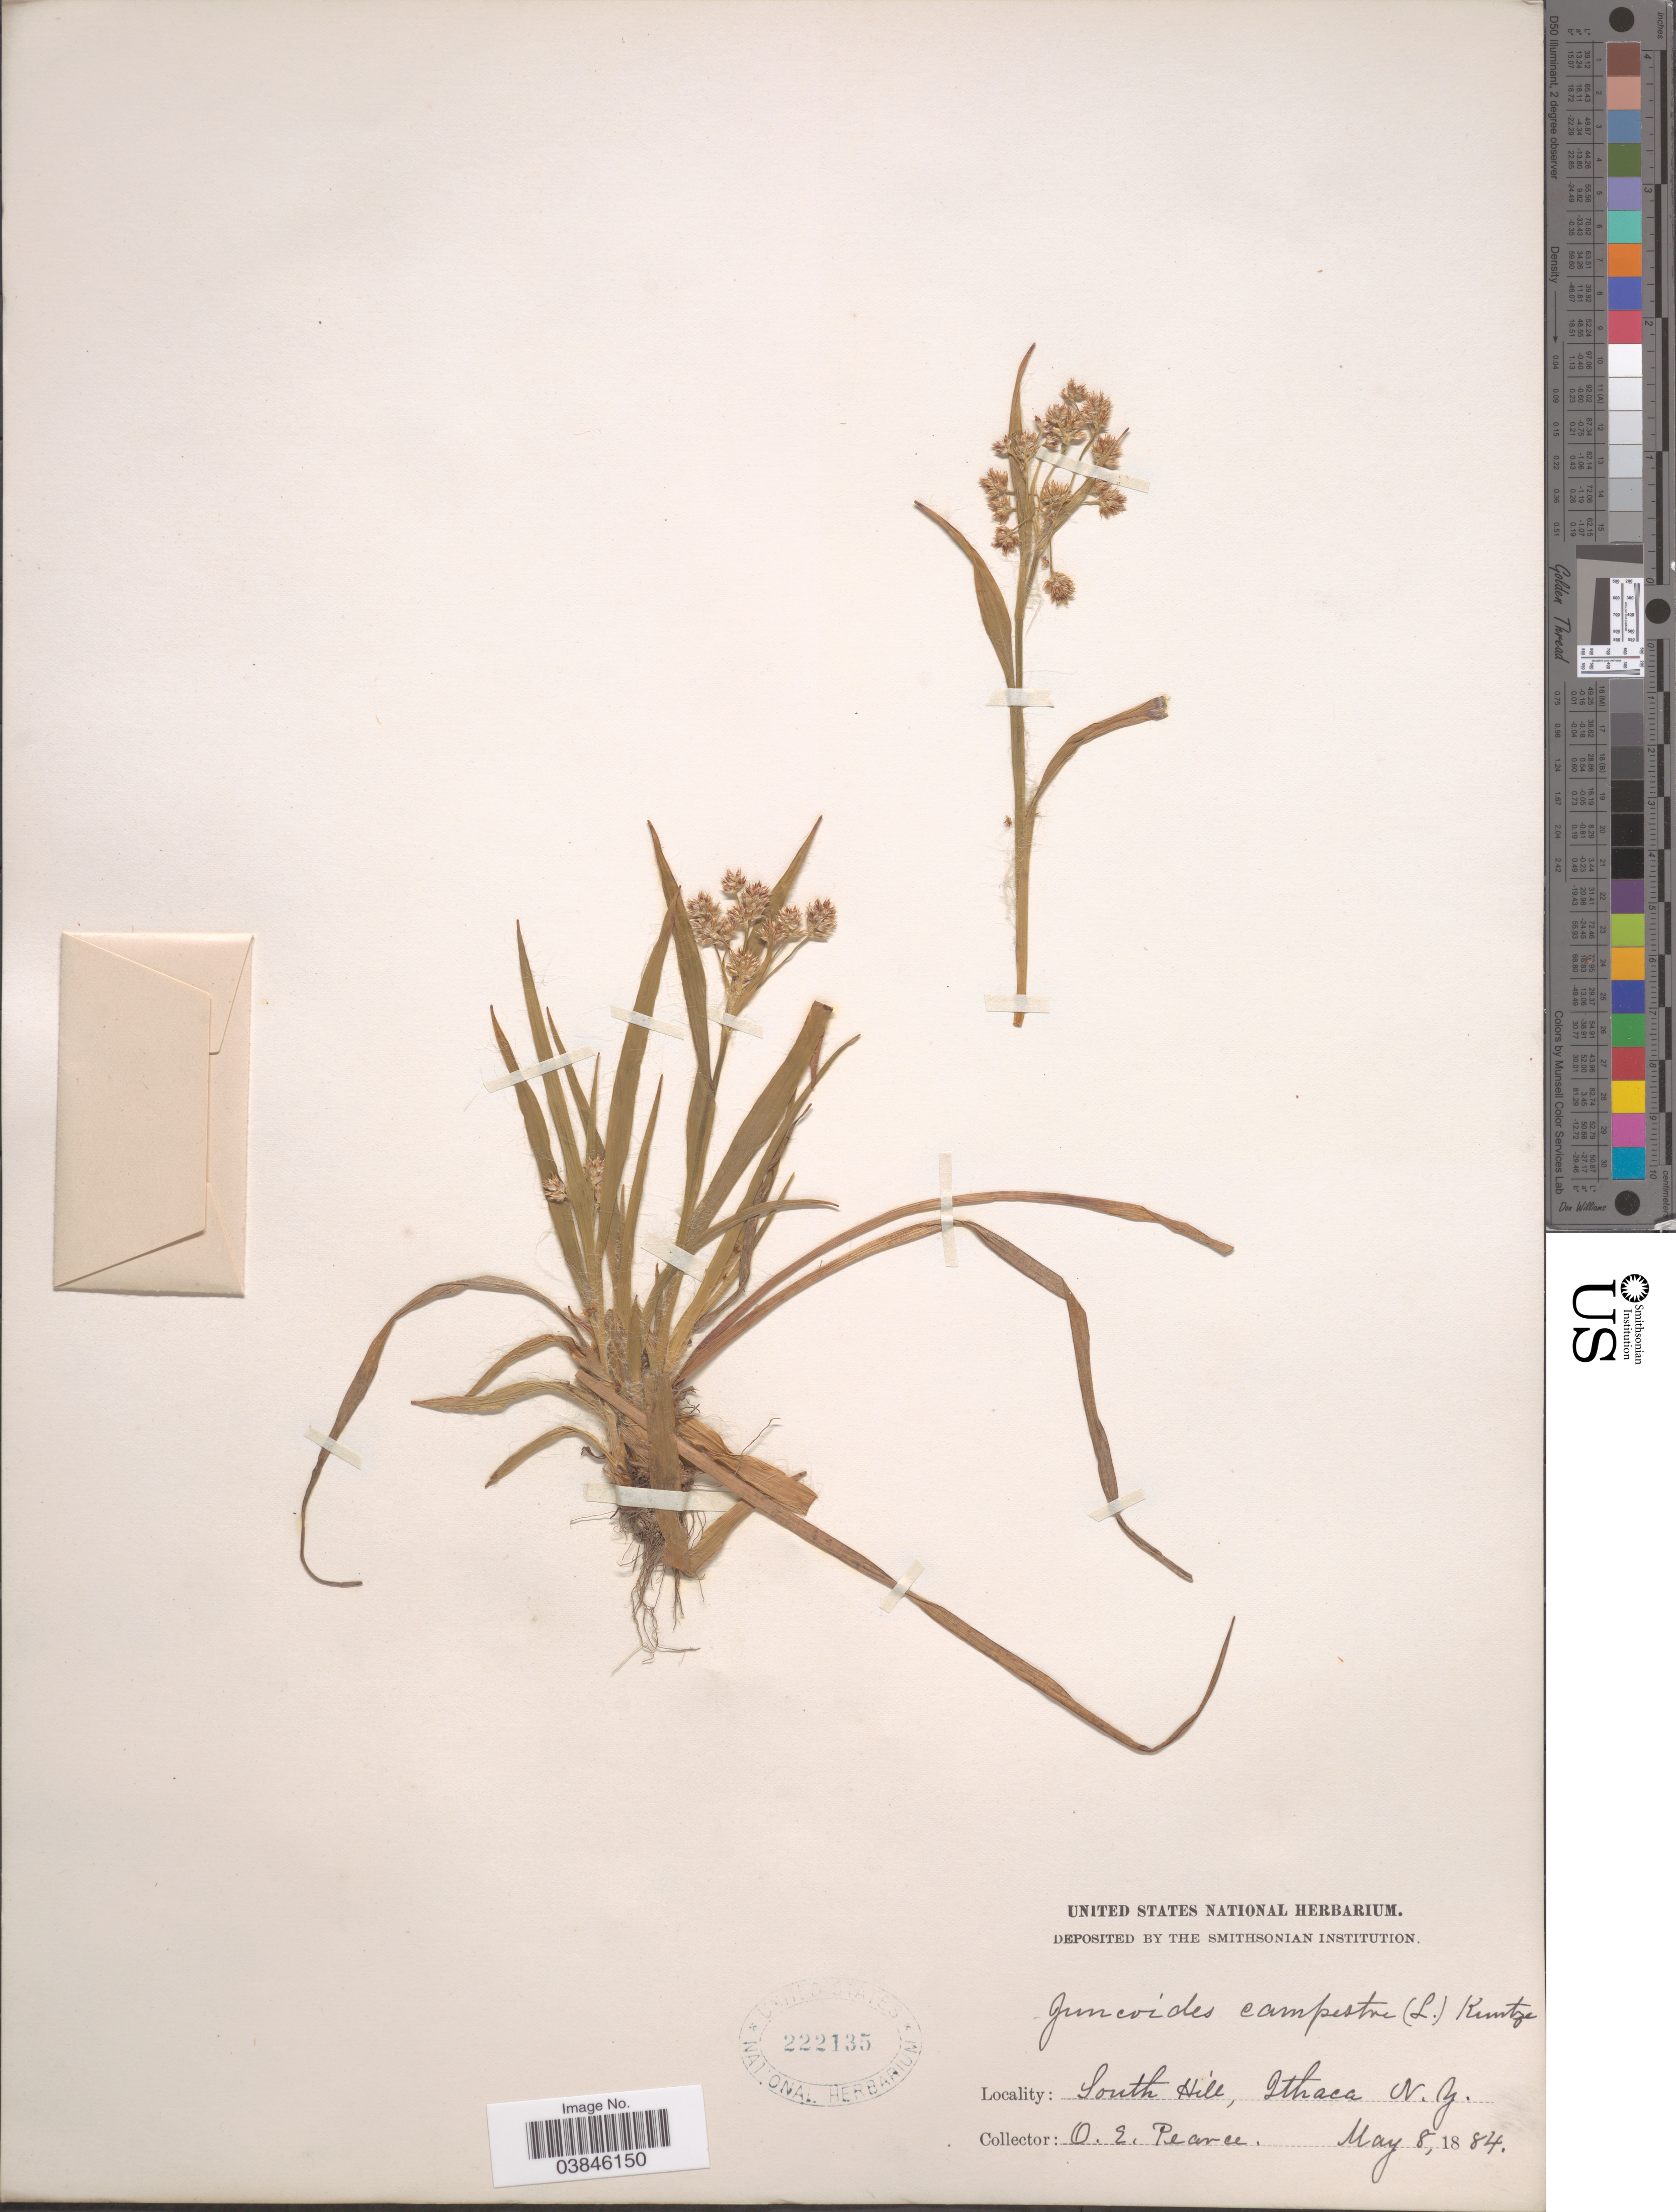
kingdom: Plantae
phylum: Tracheophyta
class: Liliopsida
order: Poales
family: Juncaceae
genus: Luzula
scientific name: Luzula multiflora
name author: (Ehrh.) Lej.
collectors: O. E. Pearce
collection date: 1884-05-08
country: United States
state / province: New York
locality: South Hill, Ithaca.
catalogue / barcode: US 222135